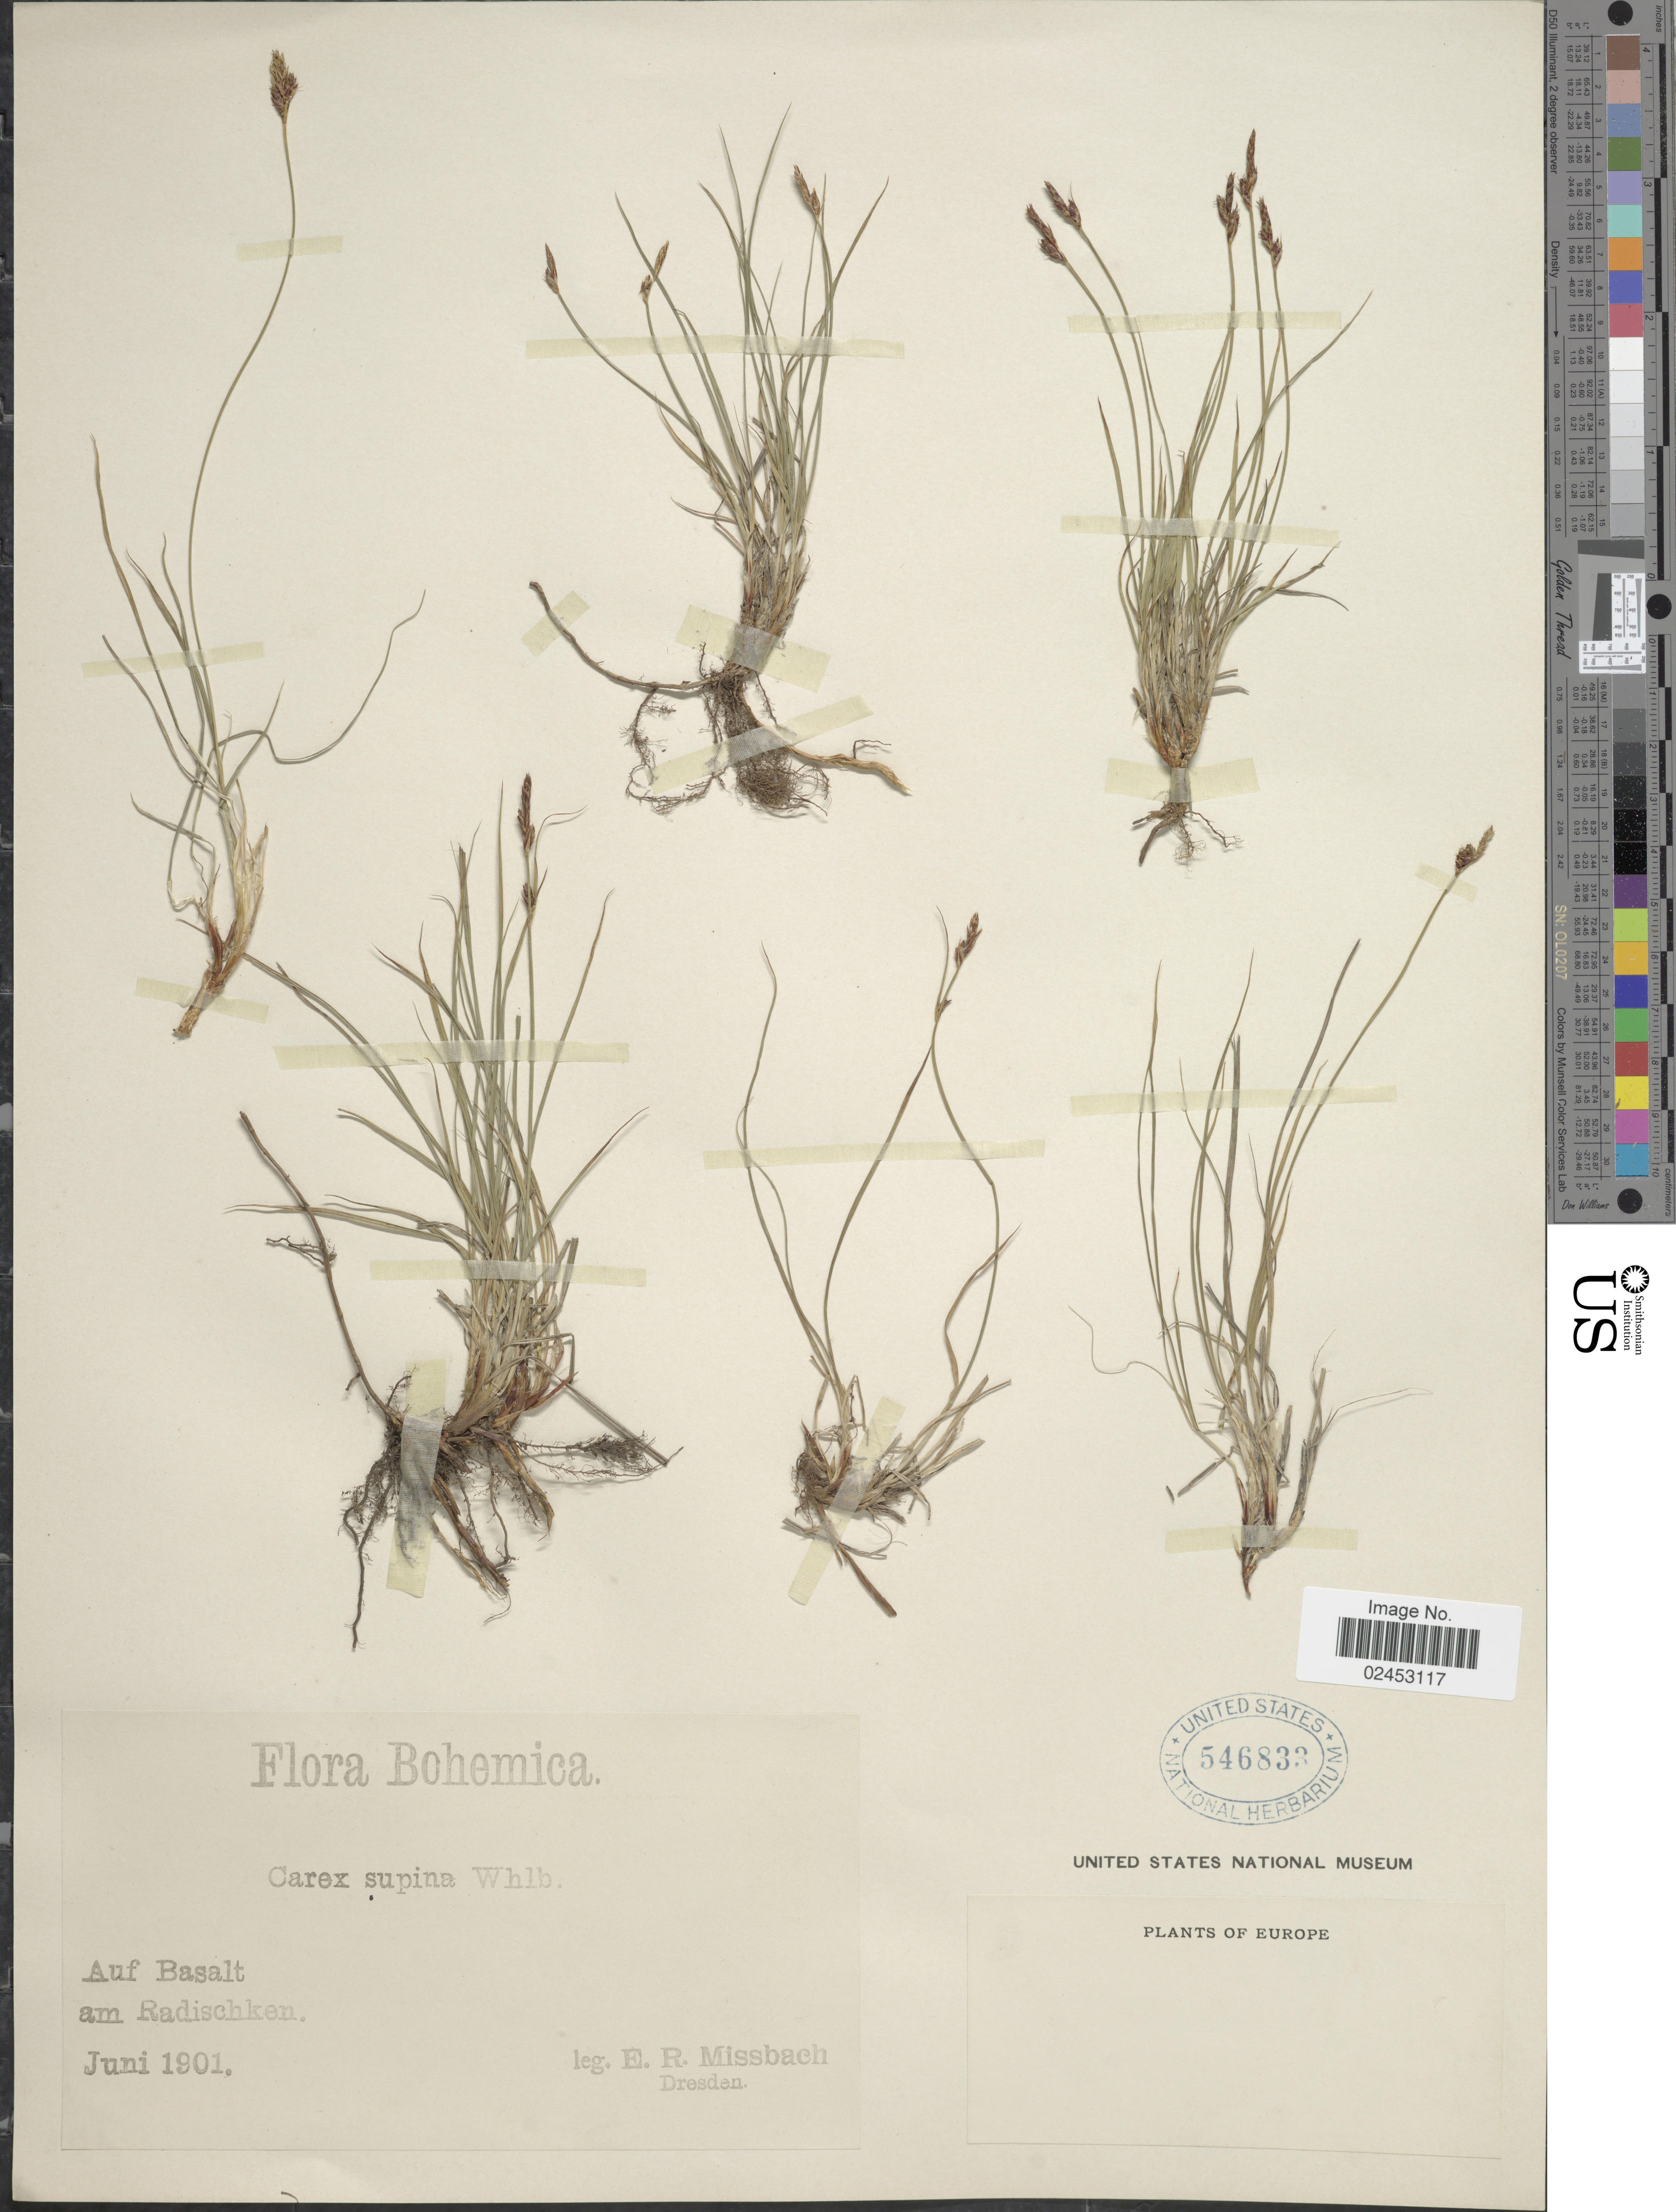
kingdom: Plantae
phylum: Tracheophyta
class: Liliopsida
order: Poales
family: Cyperaceae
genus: Carex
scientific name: Carex supina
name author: Willd. ex Wahlenb.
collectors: E. Missbach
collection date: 1901-06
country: Czechia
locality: Bohemica, Auf Basalt, am Radischken, Europe.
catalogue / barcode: US 546833